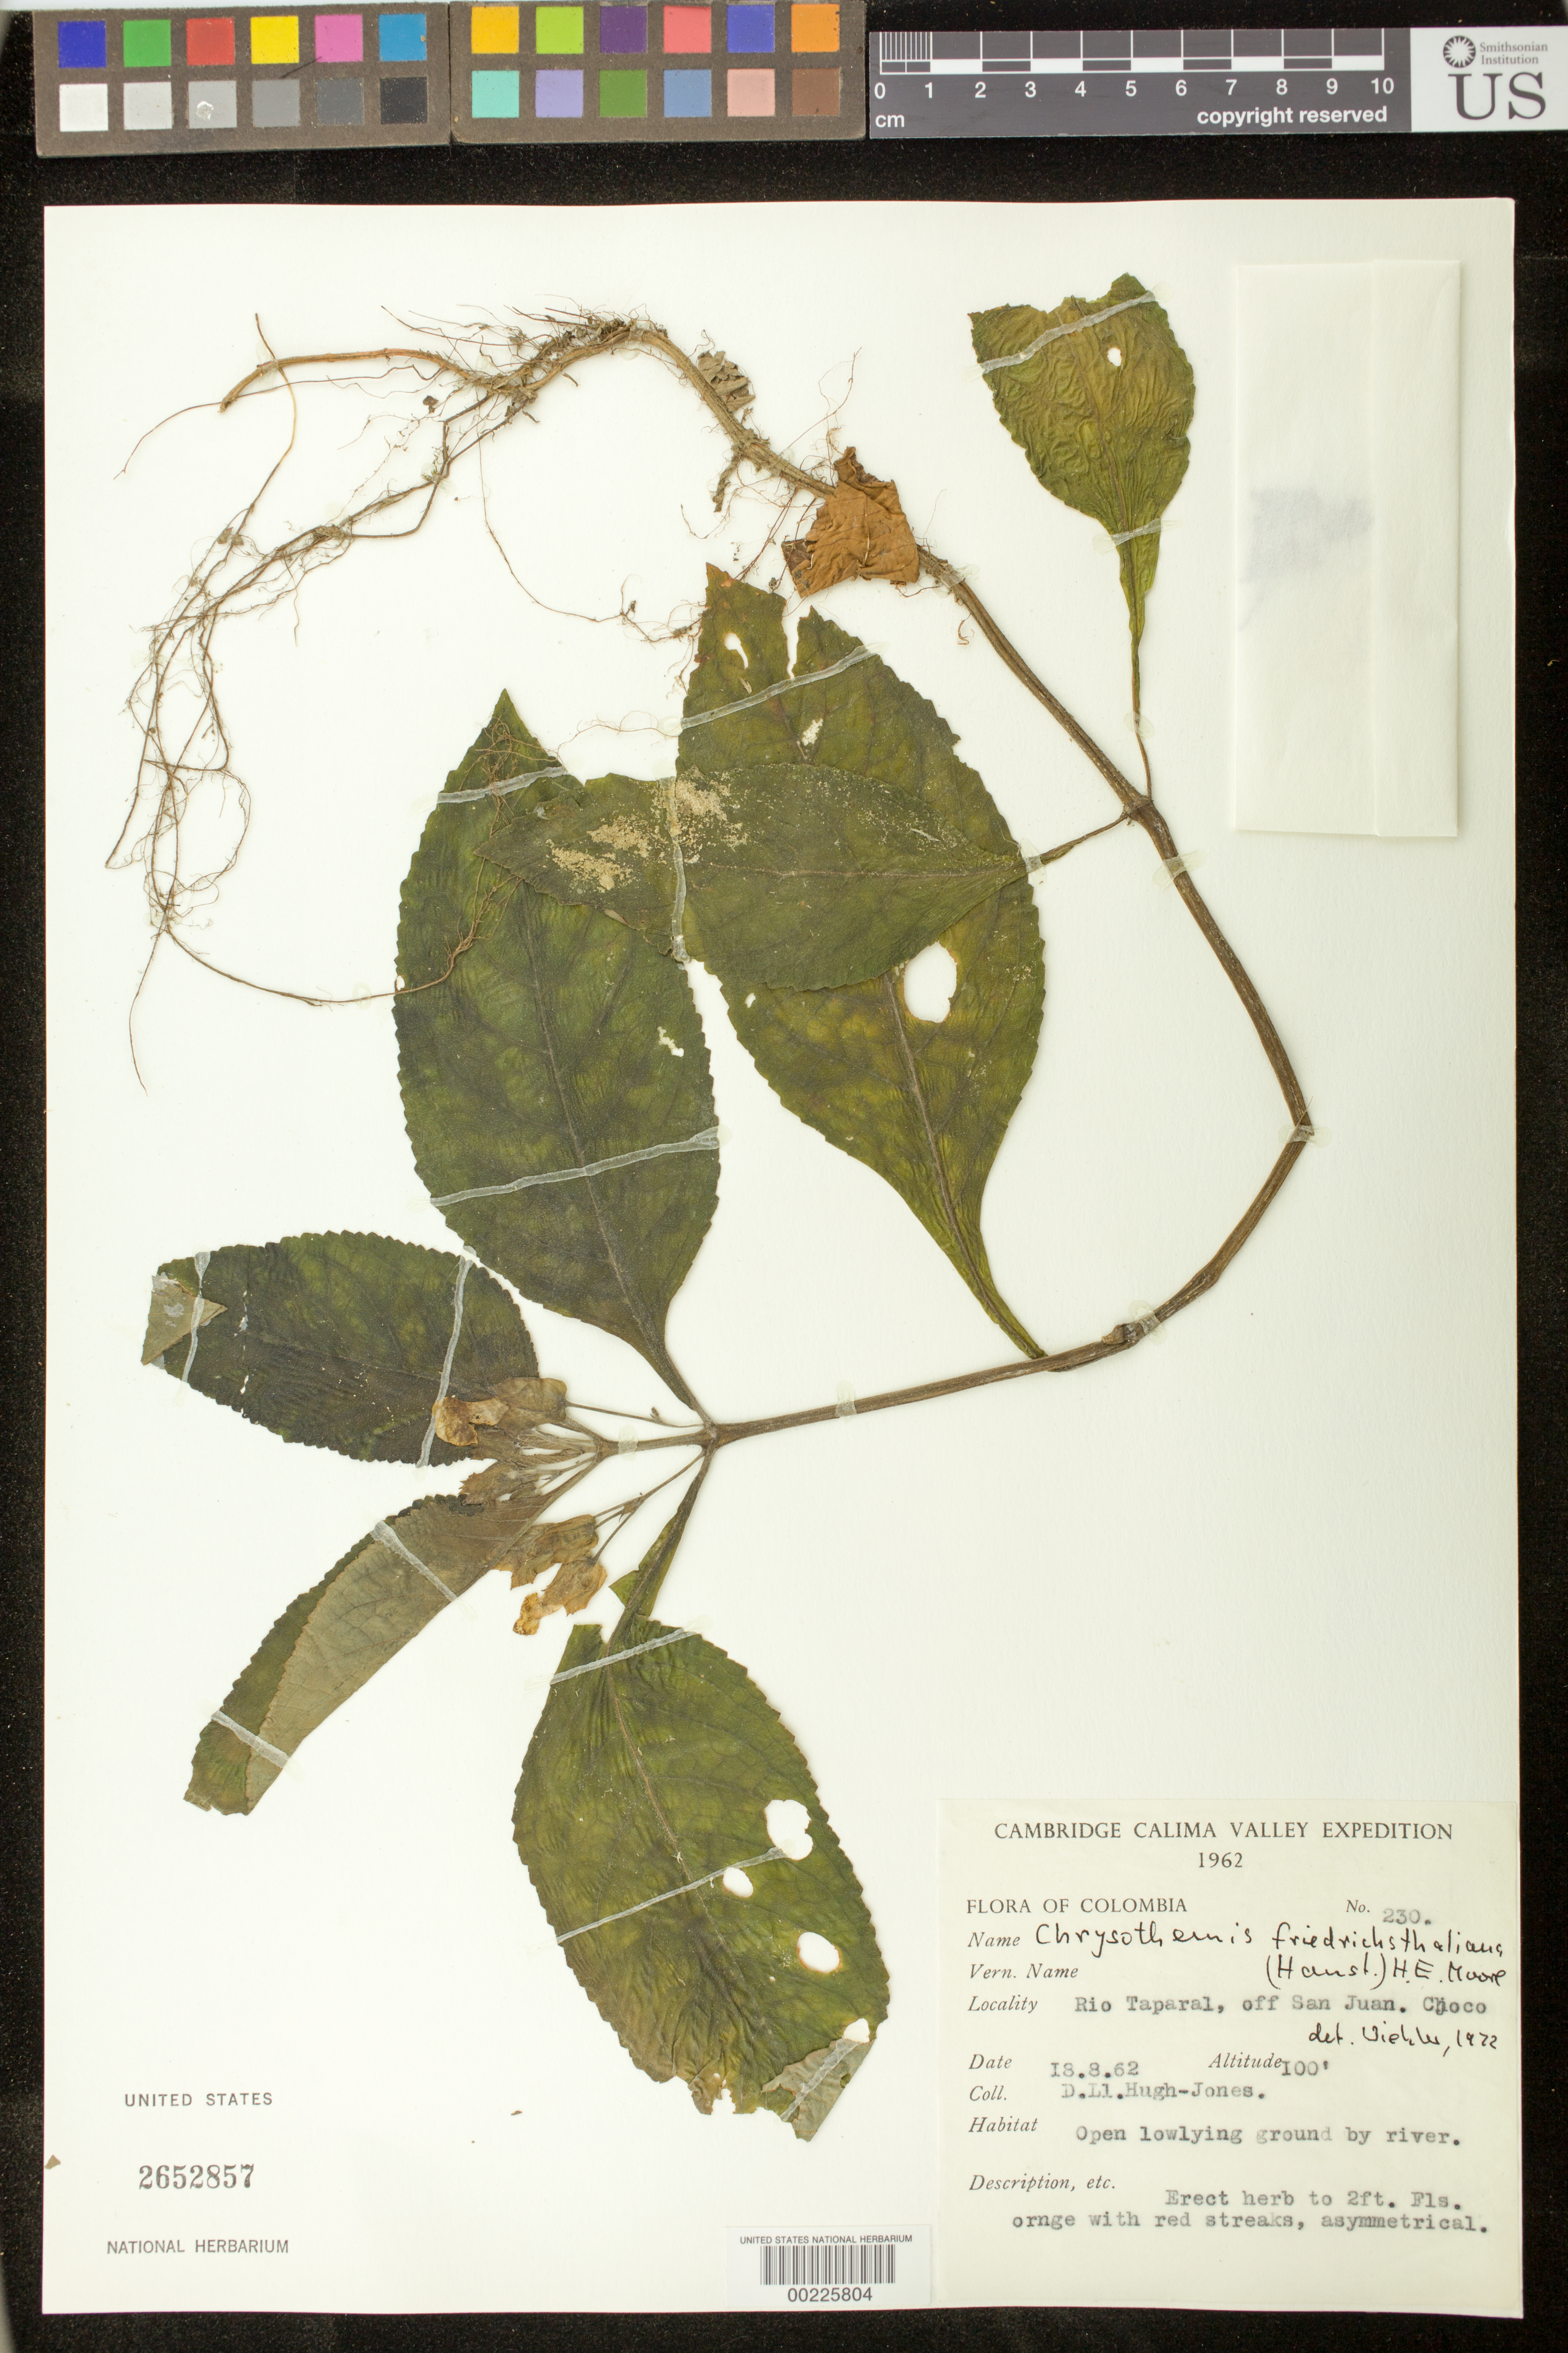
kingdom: Plantae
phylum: Tracheophyta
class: Magnoliopsida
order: Lamiales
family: Gesneriaceae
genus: Chrysothemis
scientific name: Chrysothemis friedrichsthaliana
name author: (Hanst.) H.E. Moore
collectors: D. Hugh-Jones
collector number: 230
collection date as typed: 18 Aug 1962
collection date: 1962-08-18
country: Colombia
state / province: Chocó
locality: Rio Taparal, off San Juan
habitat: Open low lying ground by river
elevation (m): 30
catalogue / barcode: US 2652857